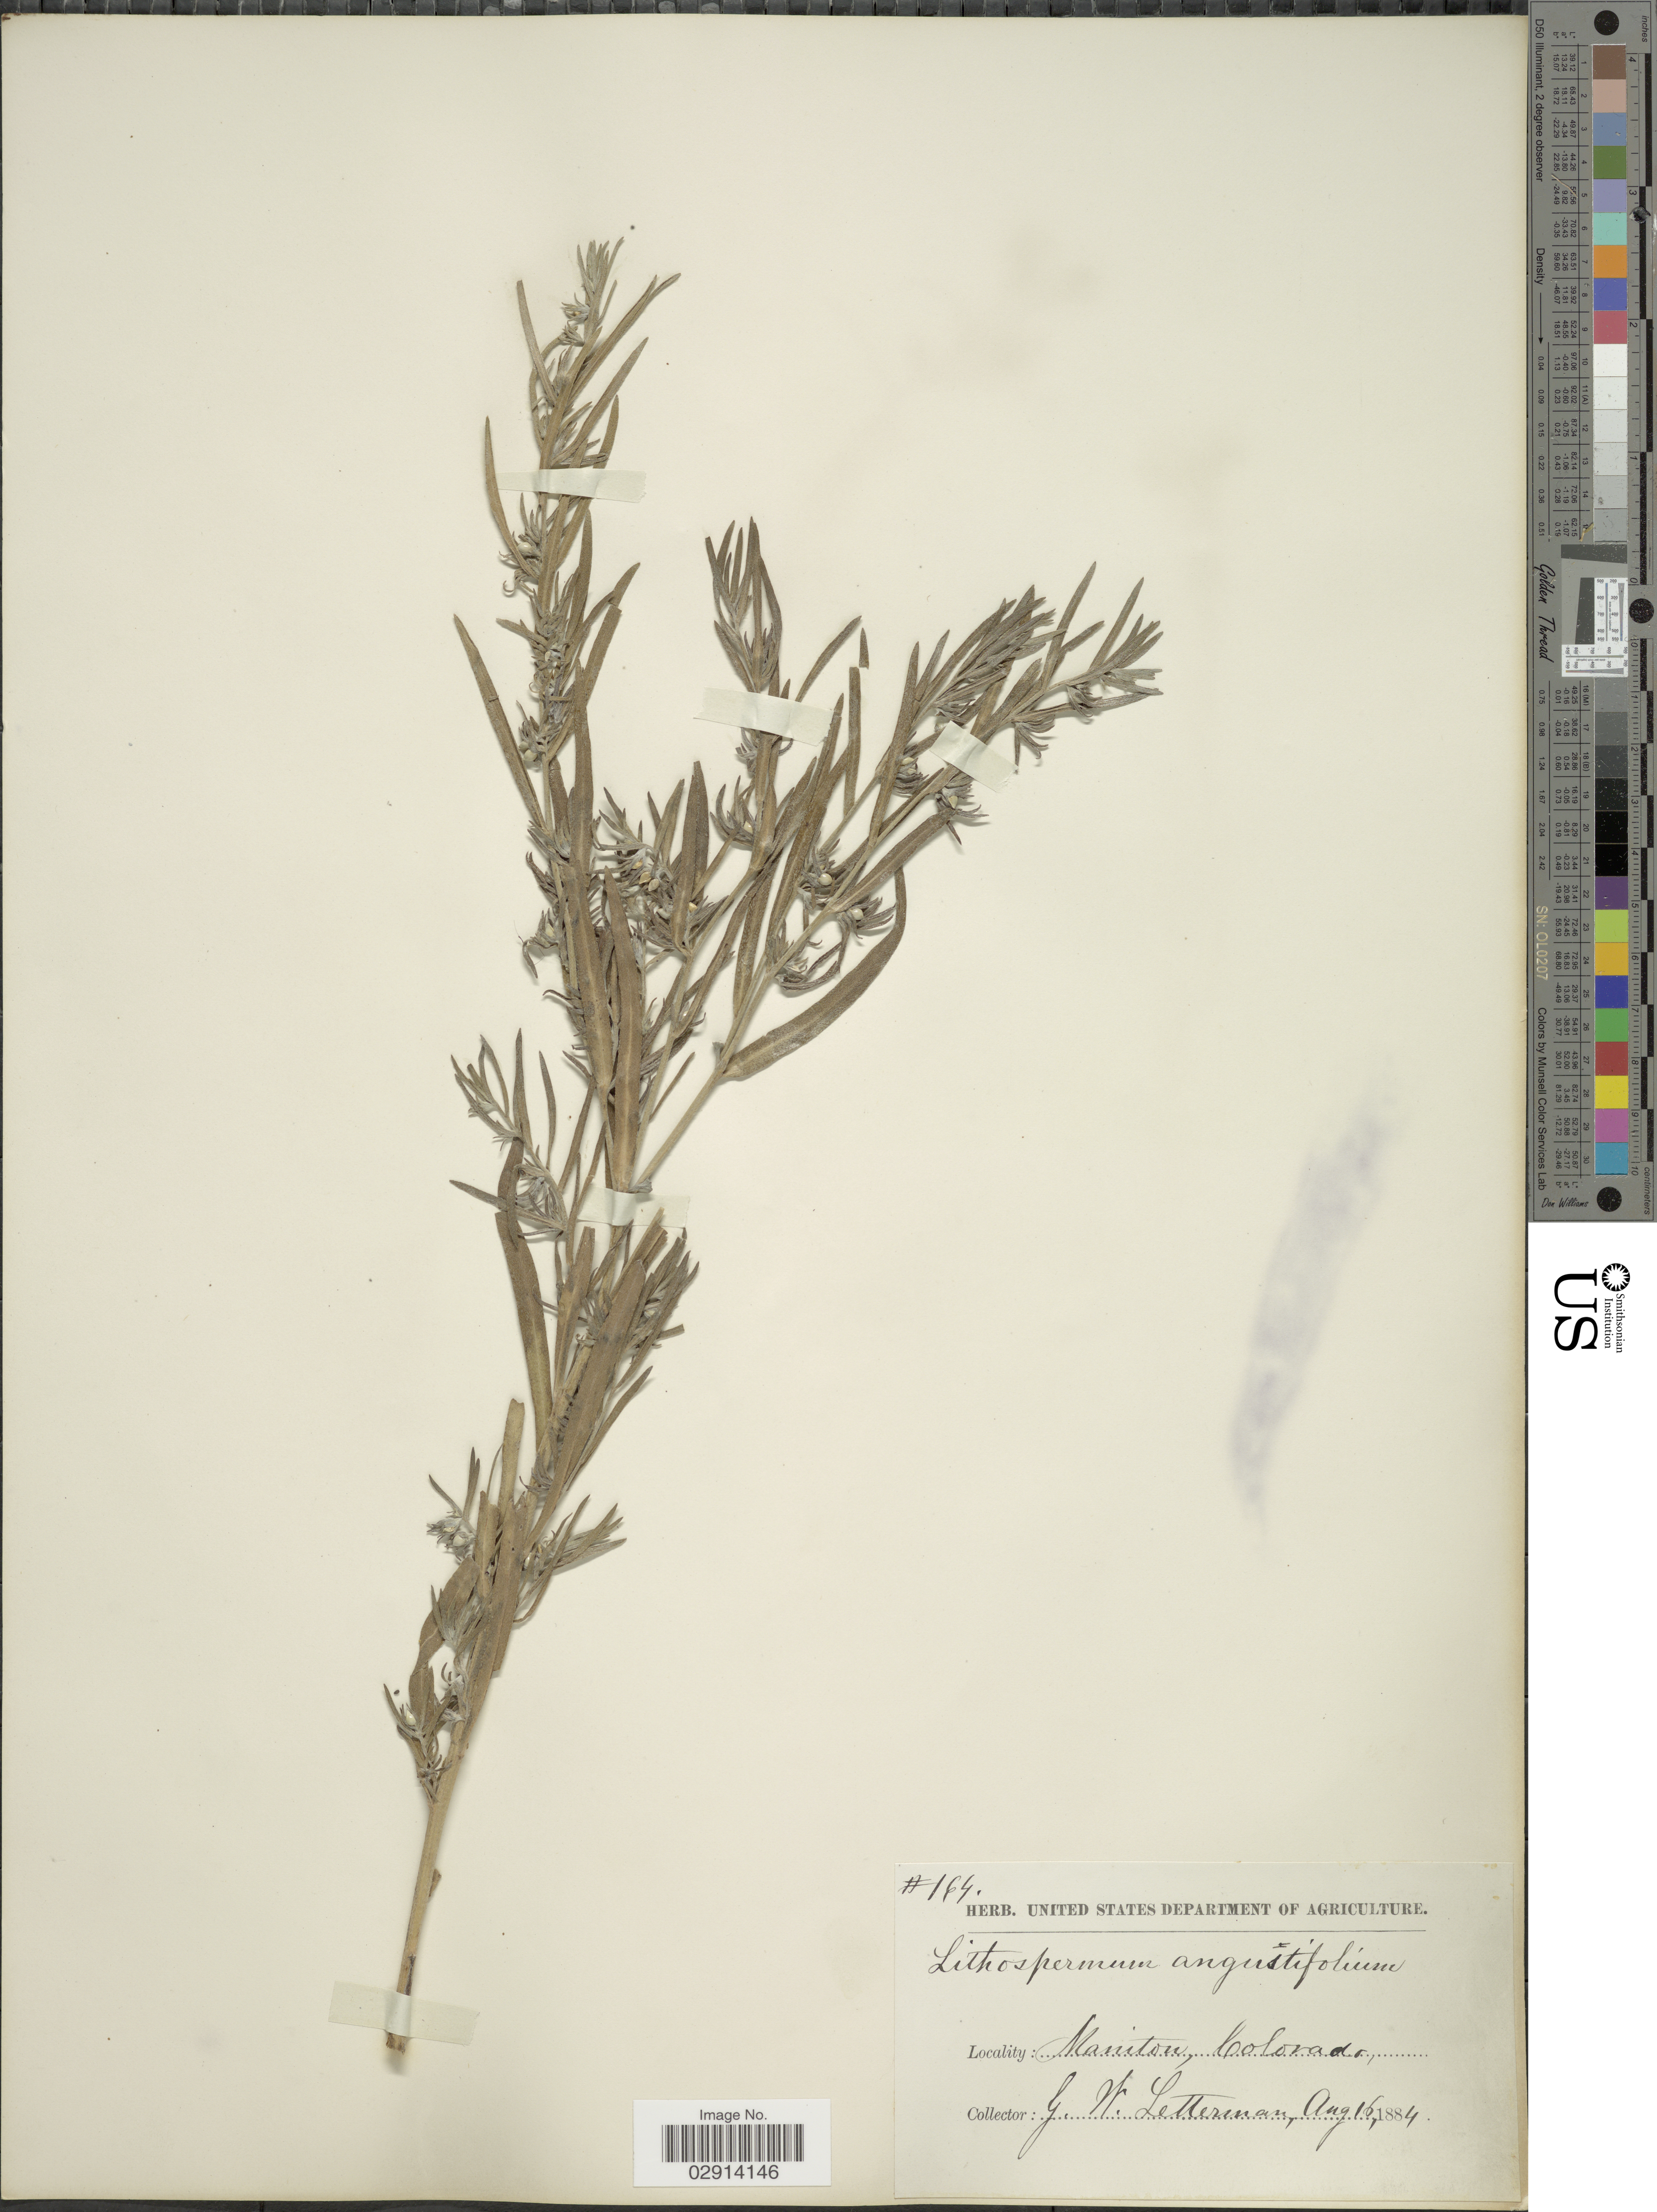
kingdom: Plantae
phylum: Tracheophyta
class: Magnoliopsida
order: Boraginales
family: Boraginaceae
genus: Lithospermum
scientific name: Lithospermum incisum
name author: Lehm.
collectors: G. W. Letterman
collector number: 164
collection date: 1884-08-16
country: United States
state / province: Colorado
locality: Maniton.